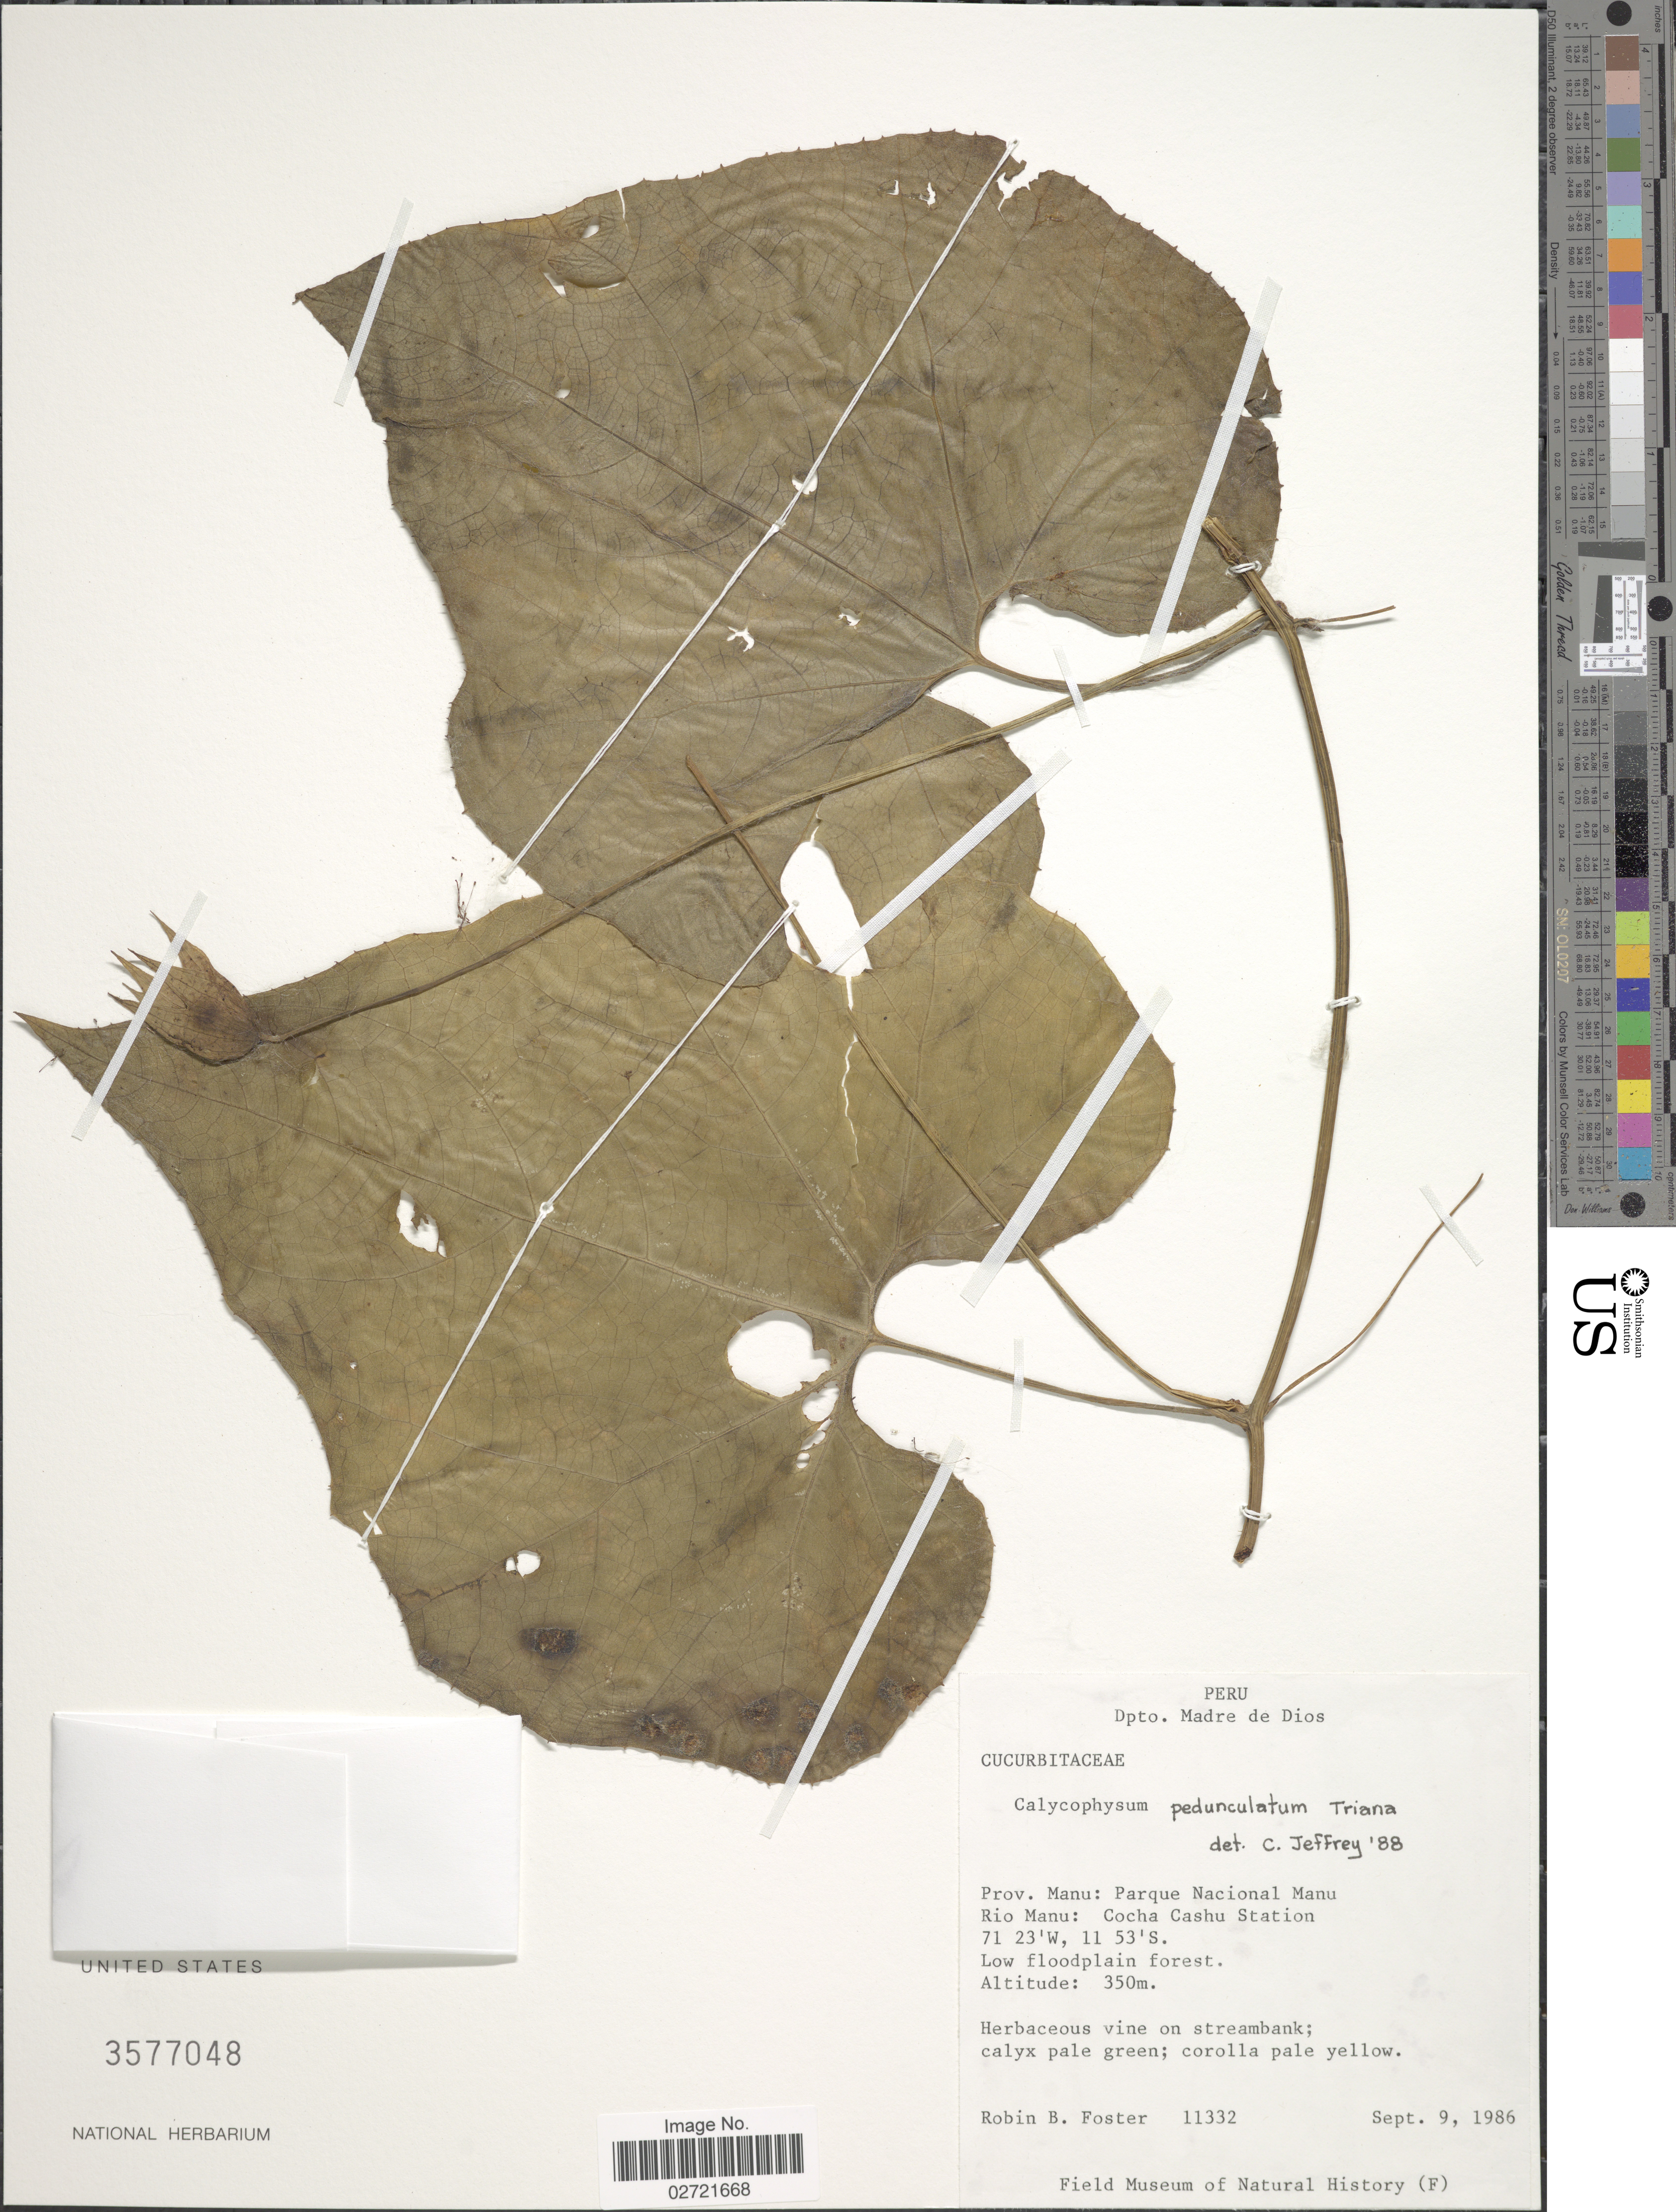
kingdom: Plantae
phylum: Tracheophyta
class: Magnoliopsida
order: Cucurbitales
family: Cucurbitaceae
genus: Calycophysum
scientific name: Calycophysum pedunculatum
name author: H. Karst. & Triana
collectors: R. B. Foster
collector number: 11332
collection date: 1986-09-09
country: Peru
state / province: Madre de Dios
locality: Dpto. Madre de Dios, Prov. Manu: Parque Nacional Manu, Rio Manu: Cocha Cashu Station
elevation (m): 350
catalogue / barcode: US 3577048